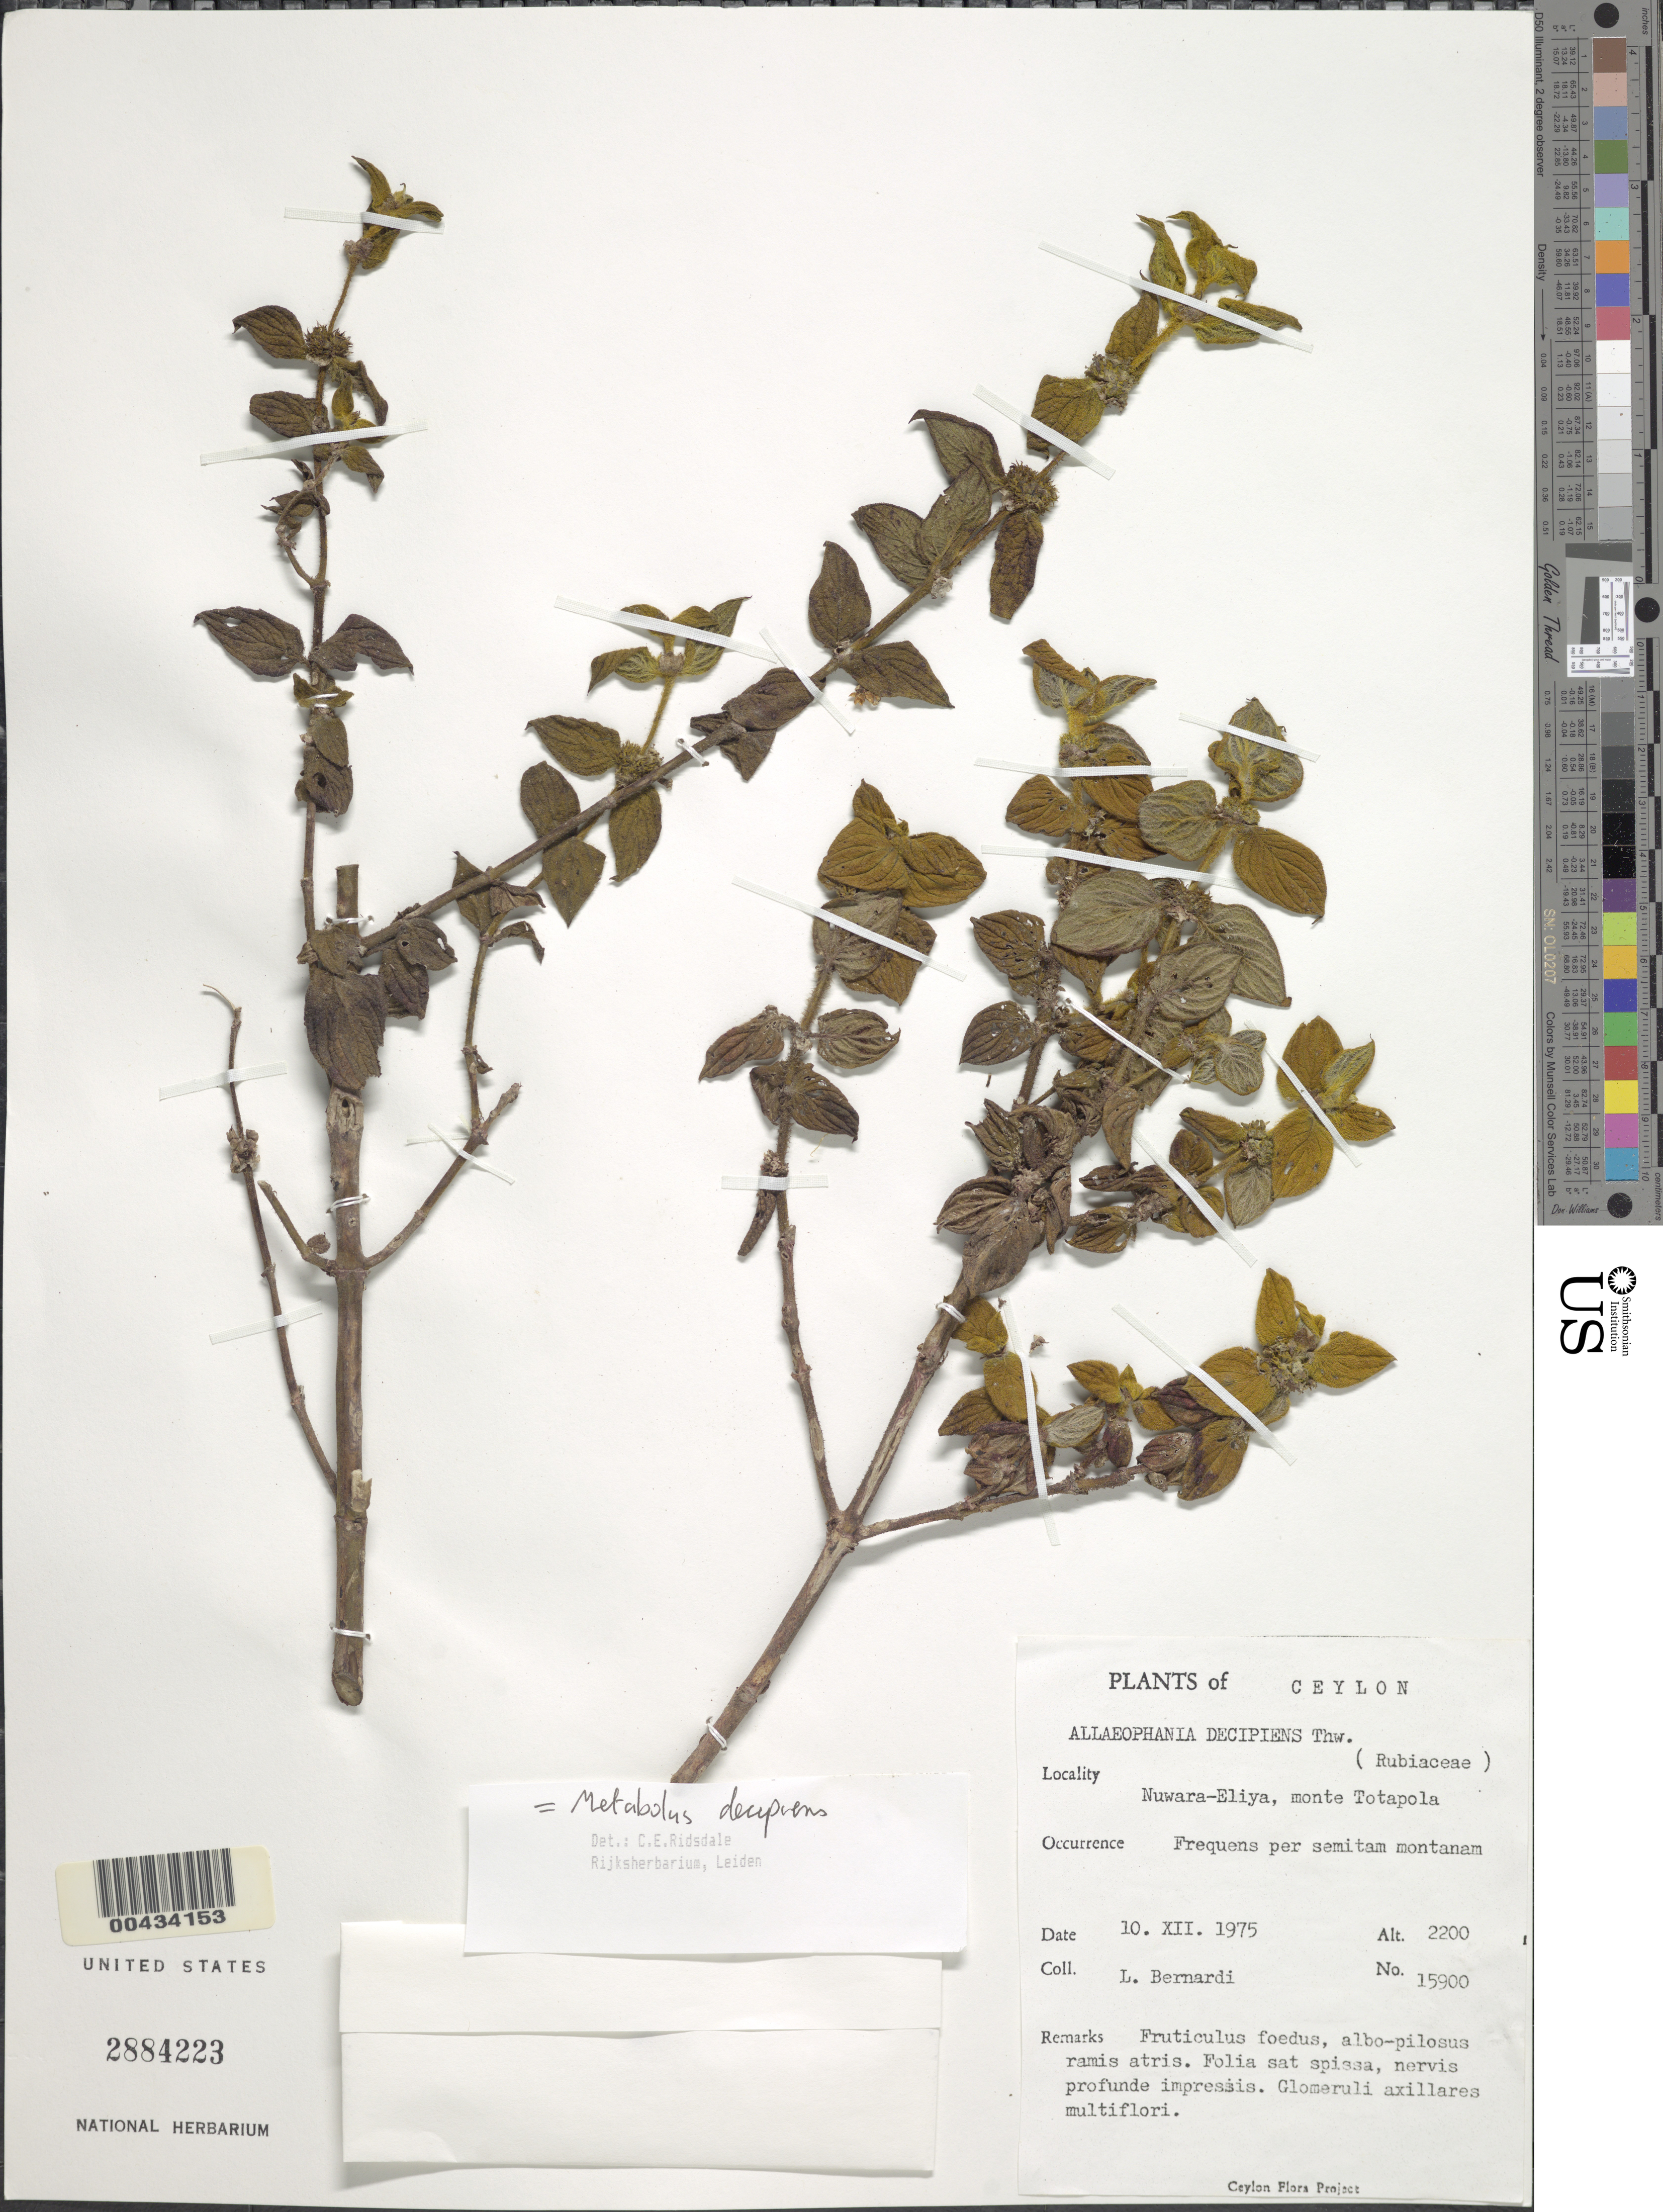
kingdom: Plantae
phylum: Tracheophyta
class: Magnoliopsida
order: Gentianales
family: Rubiaceae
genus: Metabolos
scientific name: Metabolos decepiens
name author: (Thwaites) Ridsdale in sched.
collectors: L. Bernardi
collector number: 15900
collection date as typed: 10 Dec 1975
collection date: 1975-12-10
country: Sri Lanka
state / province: Central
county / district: Nuwara Eliya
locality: monte Totapola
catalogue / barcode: US 2884223